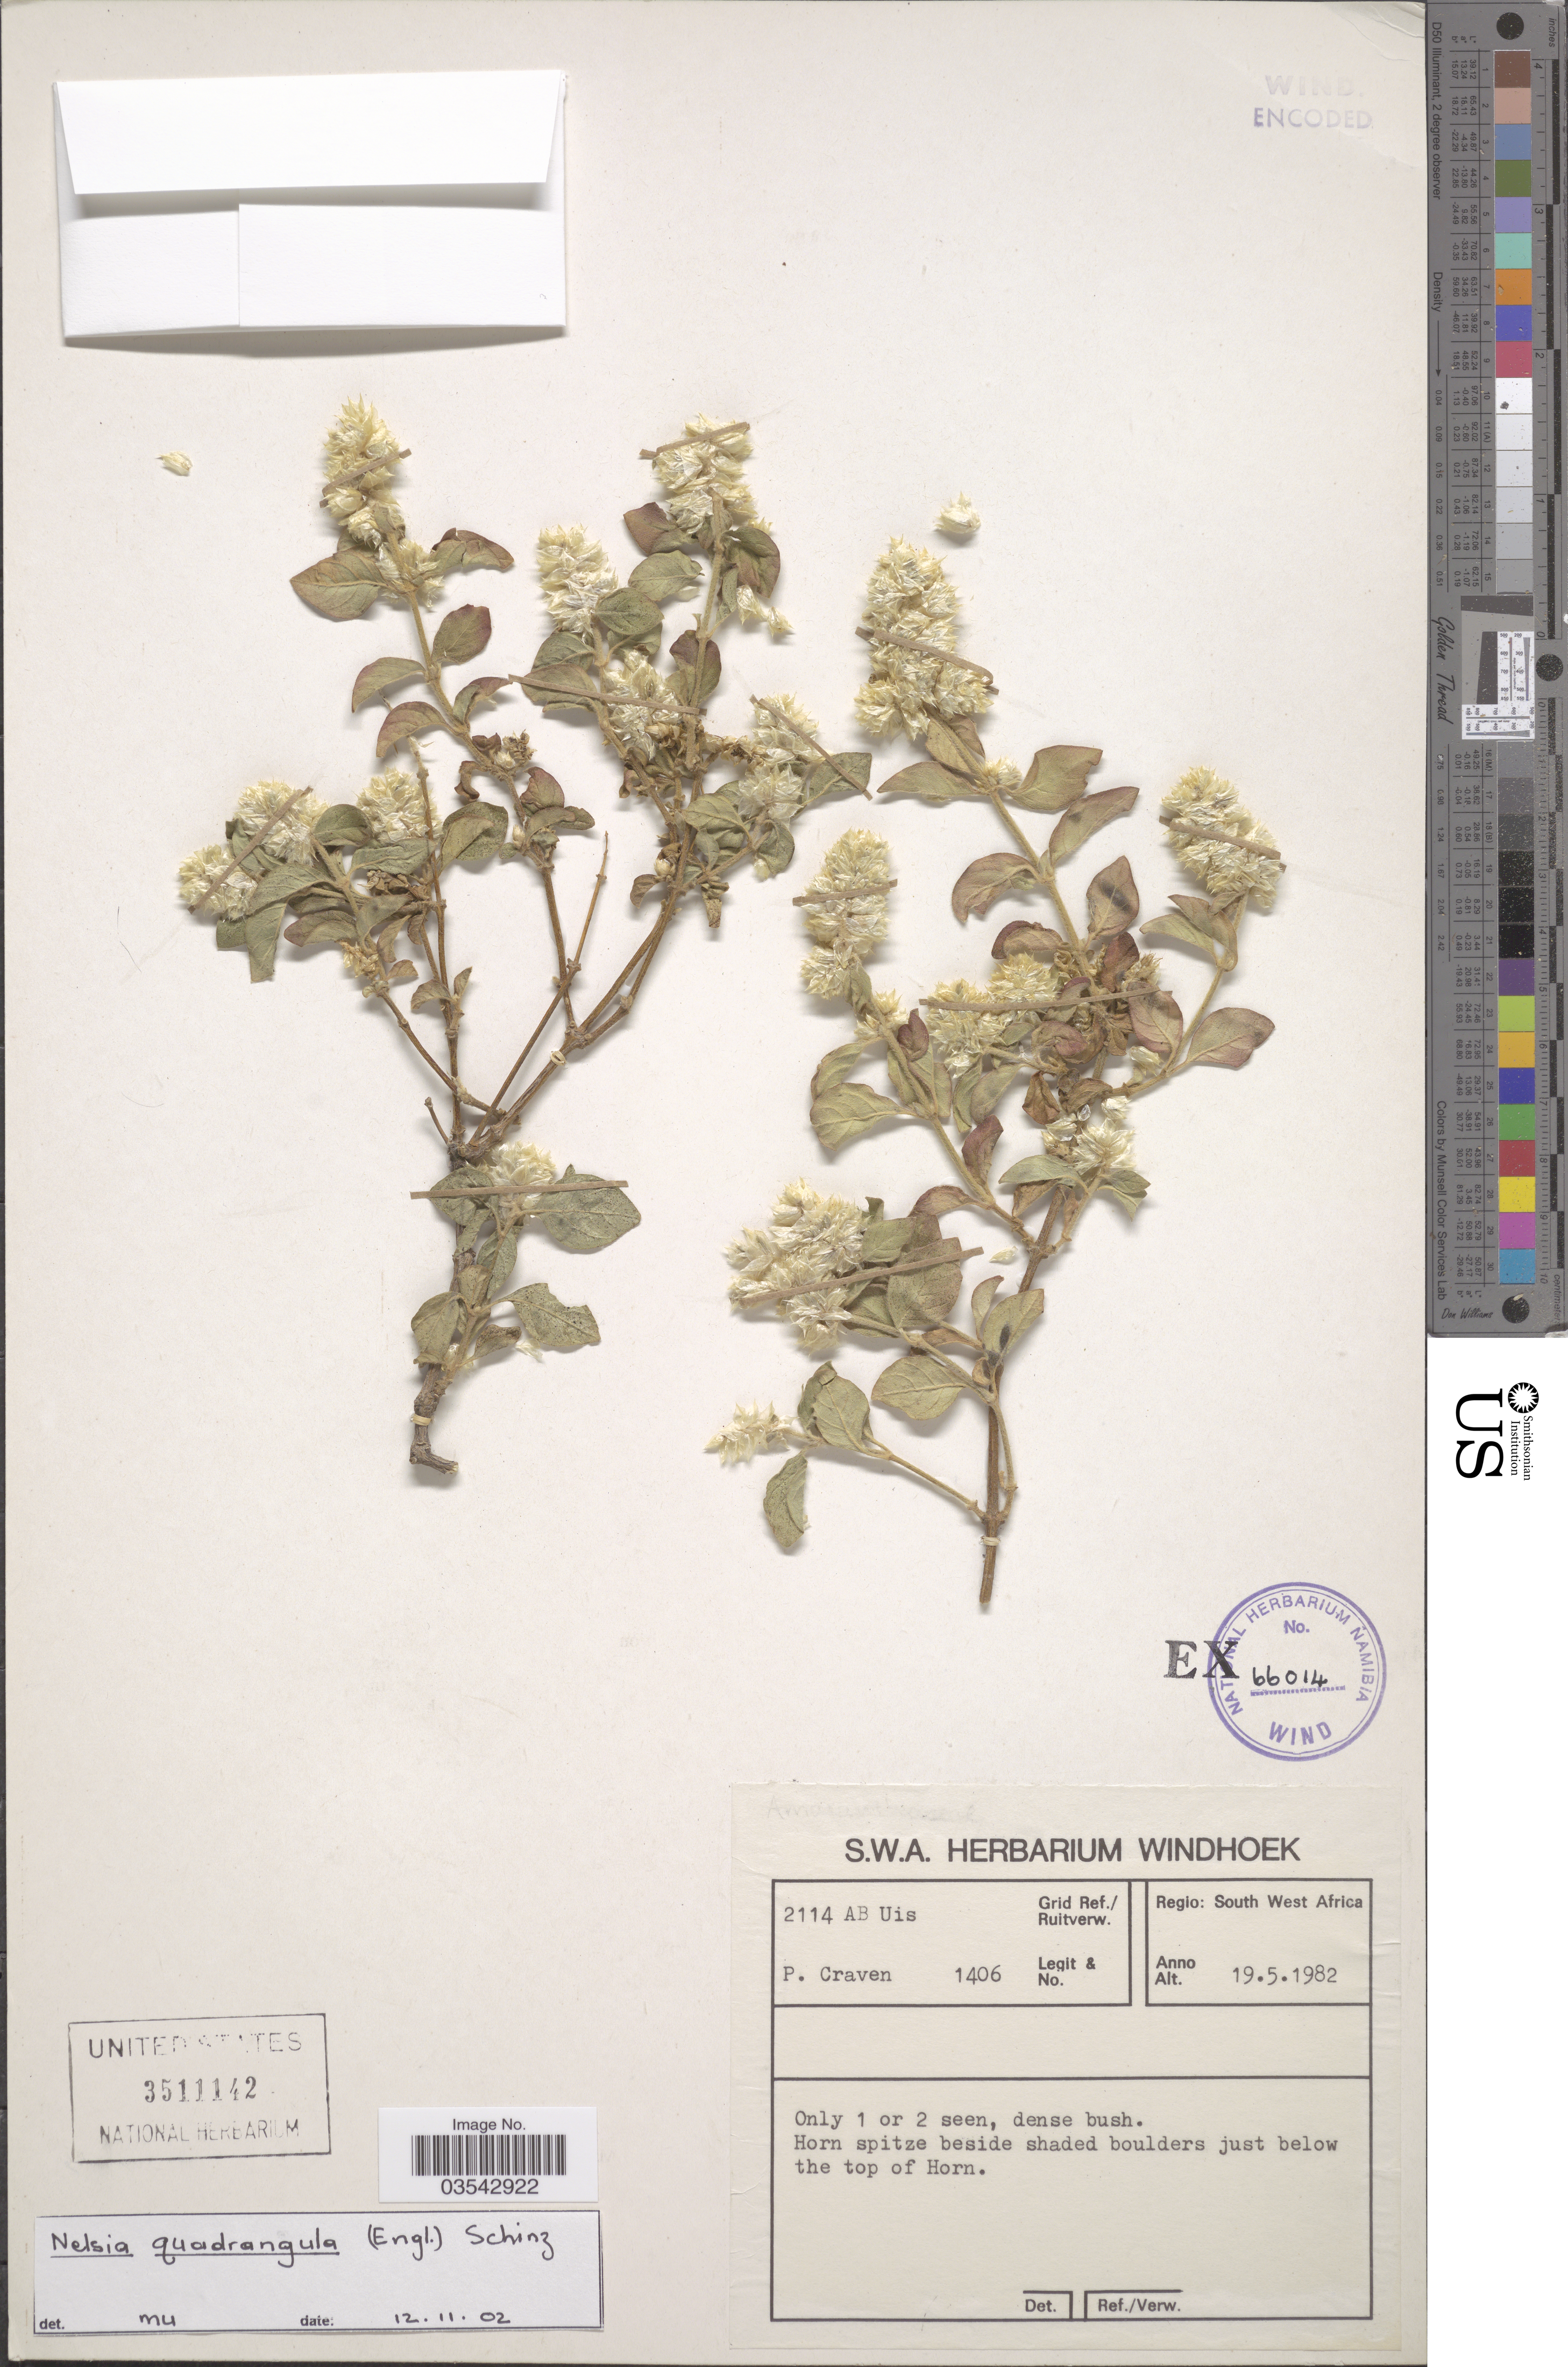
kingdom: Plantae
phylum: Tracheophyta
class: Magnoliopsida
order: Caryophyllales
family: Amaranthaceae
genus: Cyathula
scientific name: Cyathula quadrangula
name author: (Engl.) Di Vincenzo et al.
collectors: P. Craven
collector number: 1406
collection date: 1982-05-19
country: Namibia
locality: Grid Ref./ Ruitverw. 2114 AB Uis. Regio: South West Africa.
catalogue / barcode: US 3511142